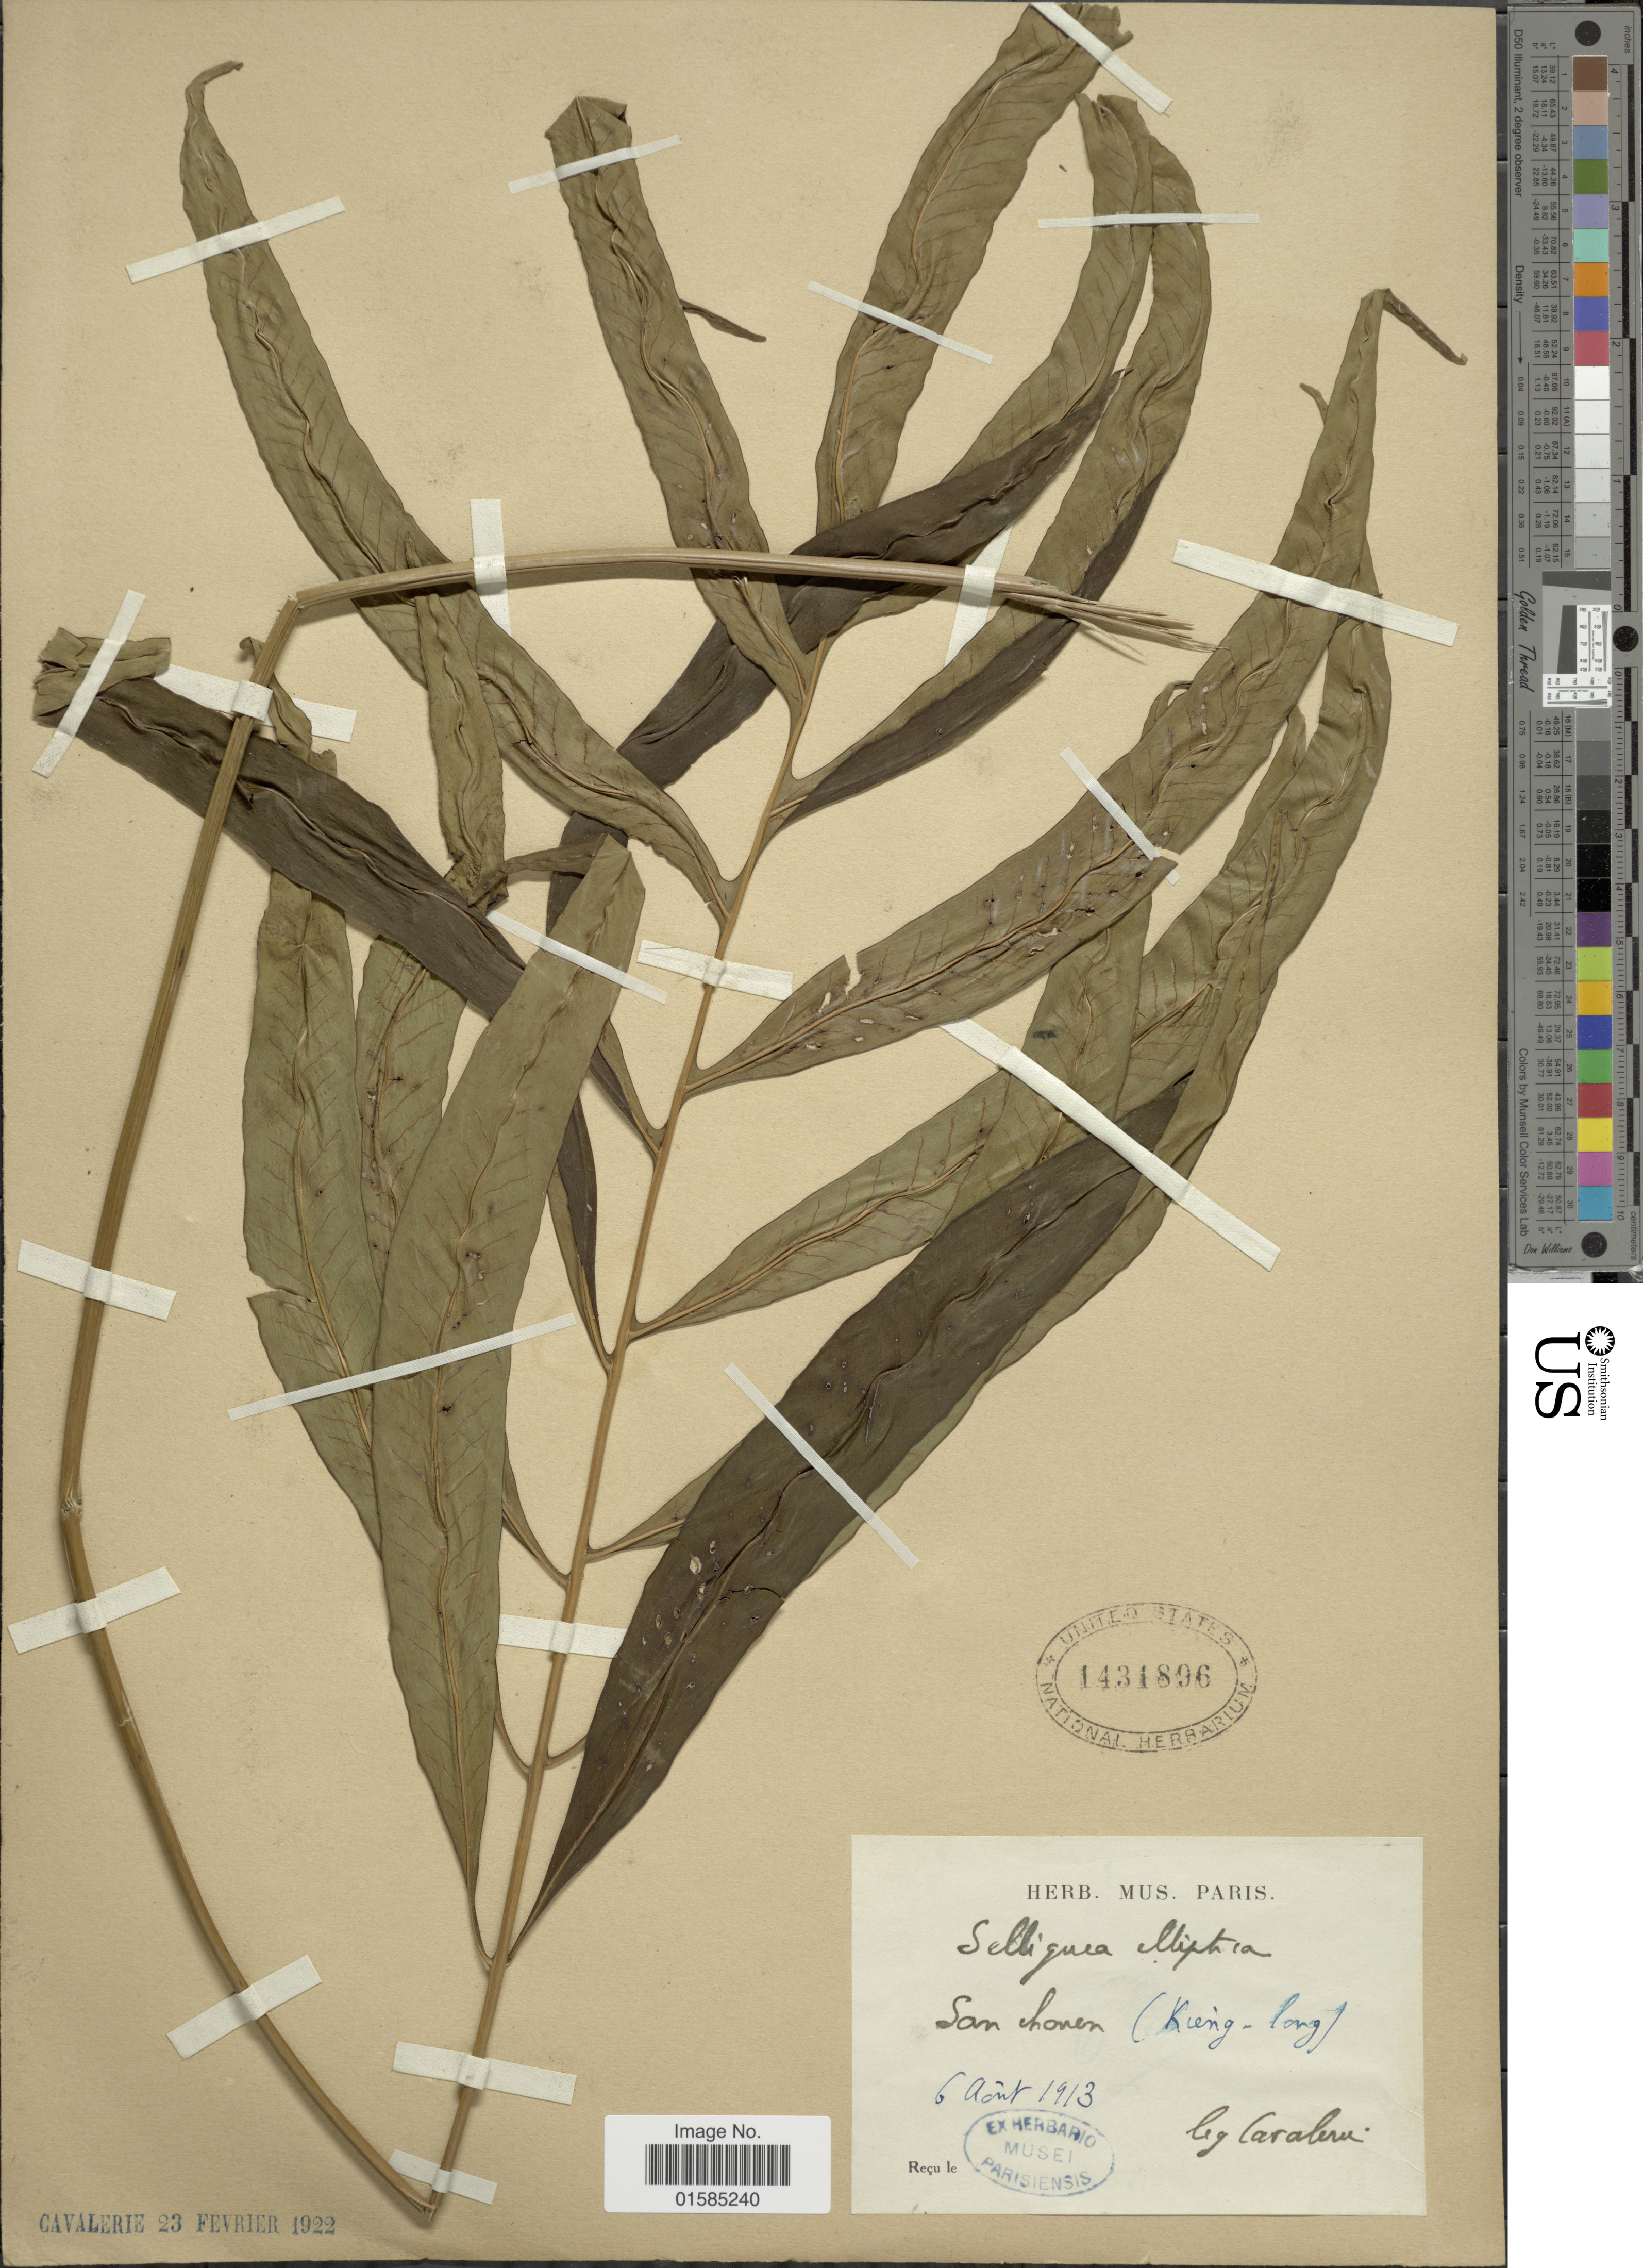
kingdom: Plantae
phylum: Tracheophyta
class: Polypodiopsida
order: Polypodiales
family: Polypodiaceae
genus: Leptochilus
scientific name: Leptochilus ellipticus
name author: (Thunb.) Noot.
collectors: -. Cavalerie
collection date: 1913-08-06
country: China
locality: San Honen (Keing-long)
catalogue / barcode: US 1431896